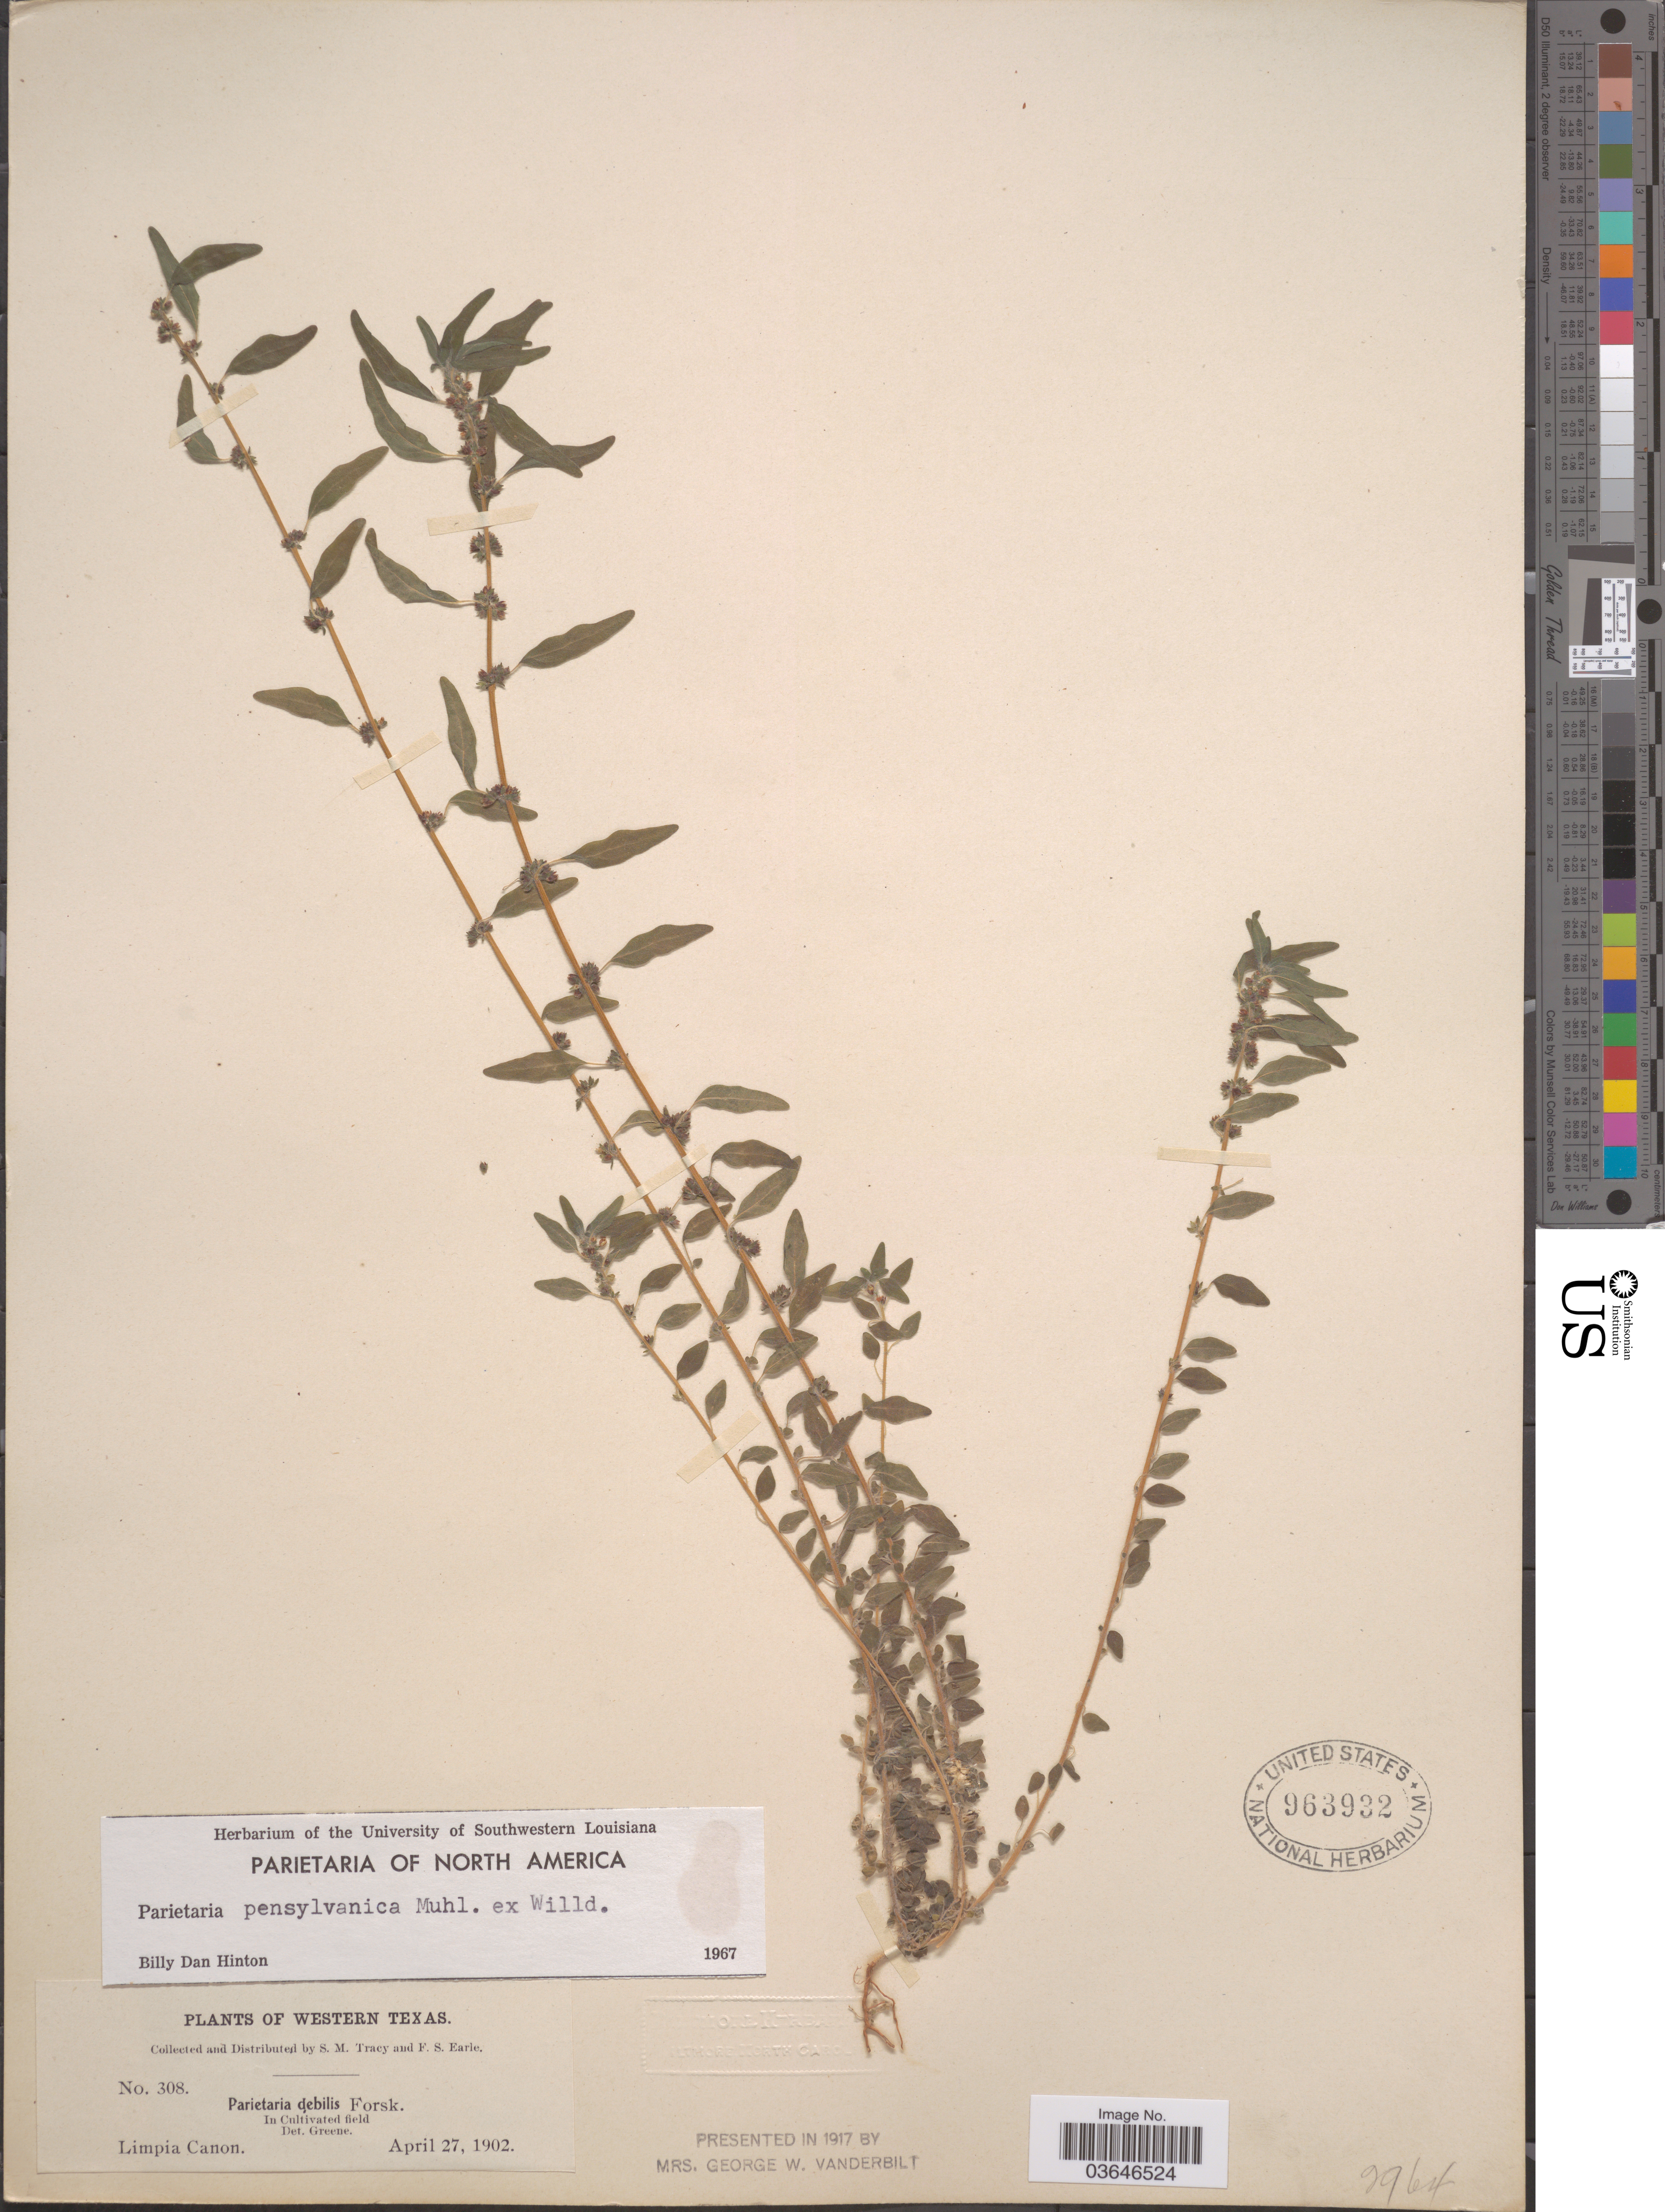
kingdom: Plantae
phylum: Tracheophyta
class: Magnoliopsida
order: Rosales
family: Urticaceae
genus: Parietaria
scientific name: Parietaria pensylvanica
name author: Muhl. ex Willd.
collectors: S. M. Tracy & F. S. Earle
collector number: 308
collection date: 1902-04-27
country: United States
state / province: Texas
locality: Western Texas. Limpia Canon.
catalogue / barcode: US 963932